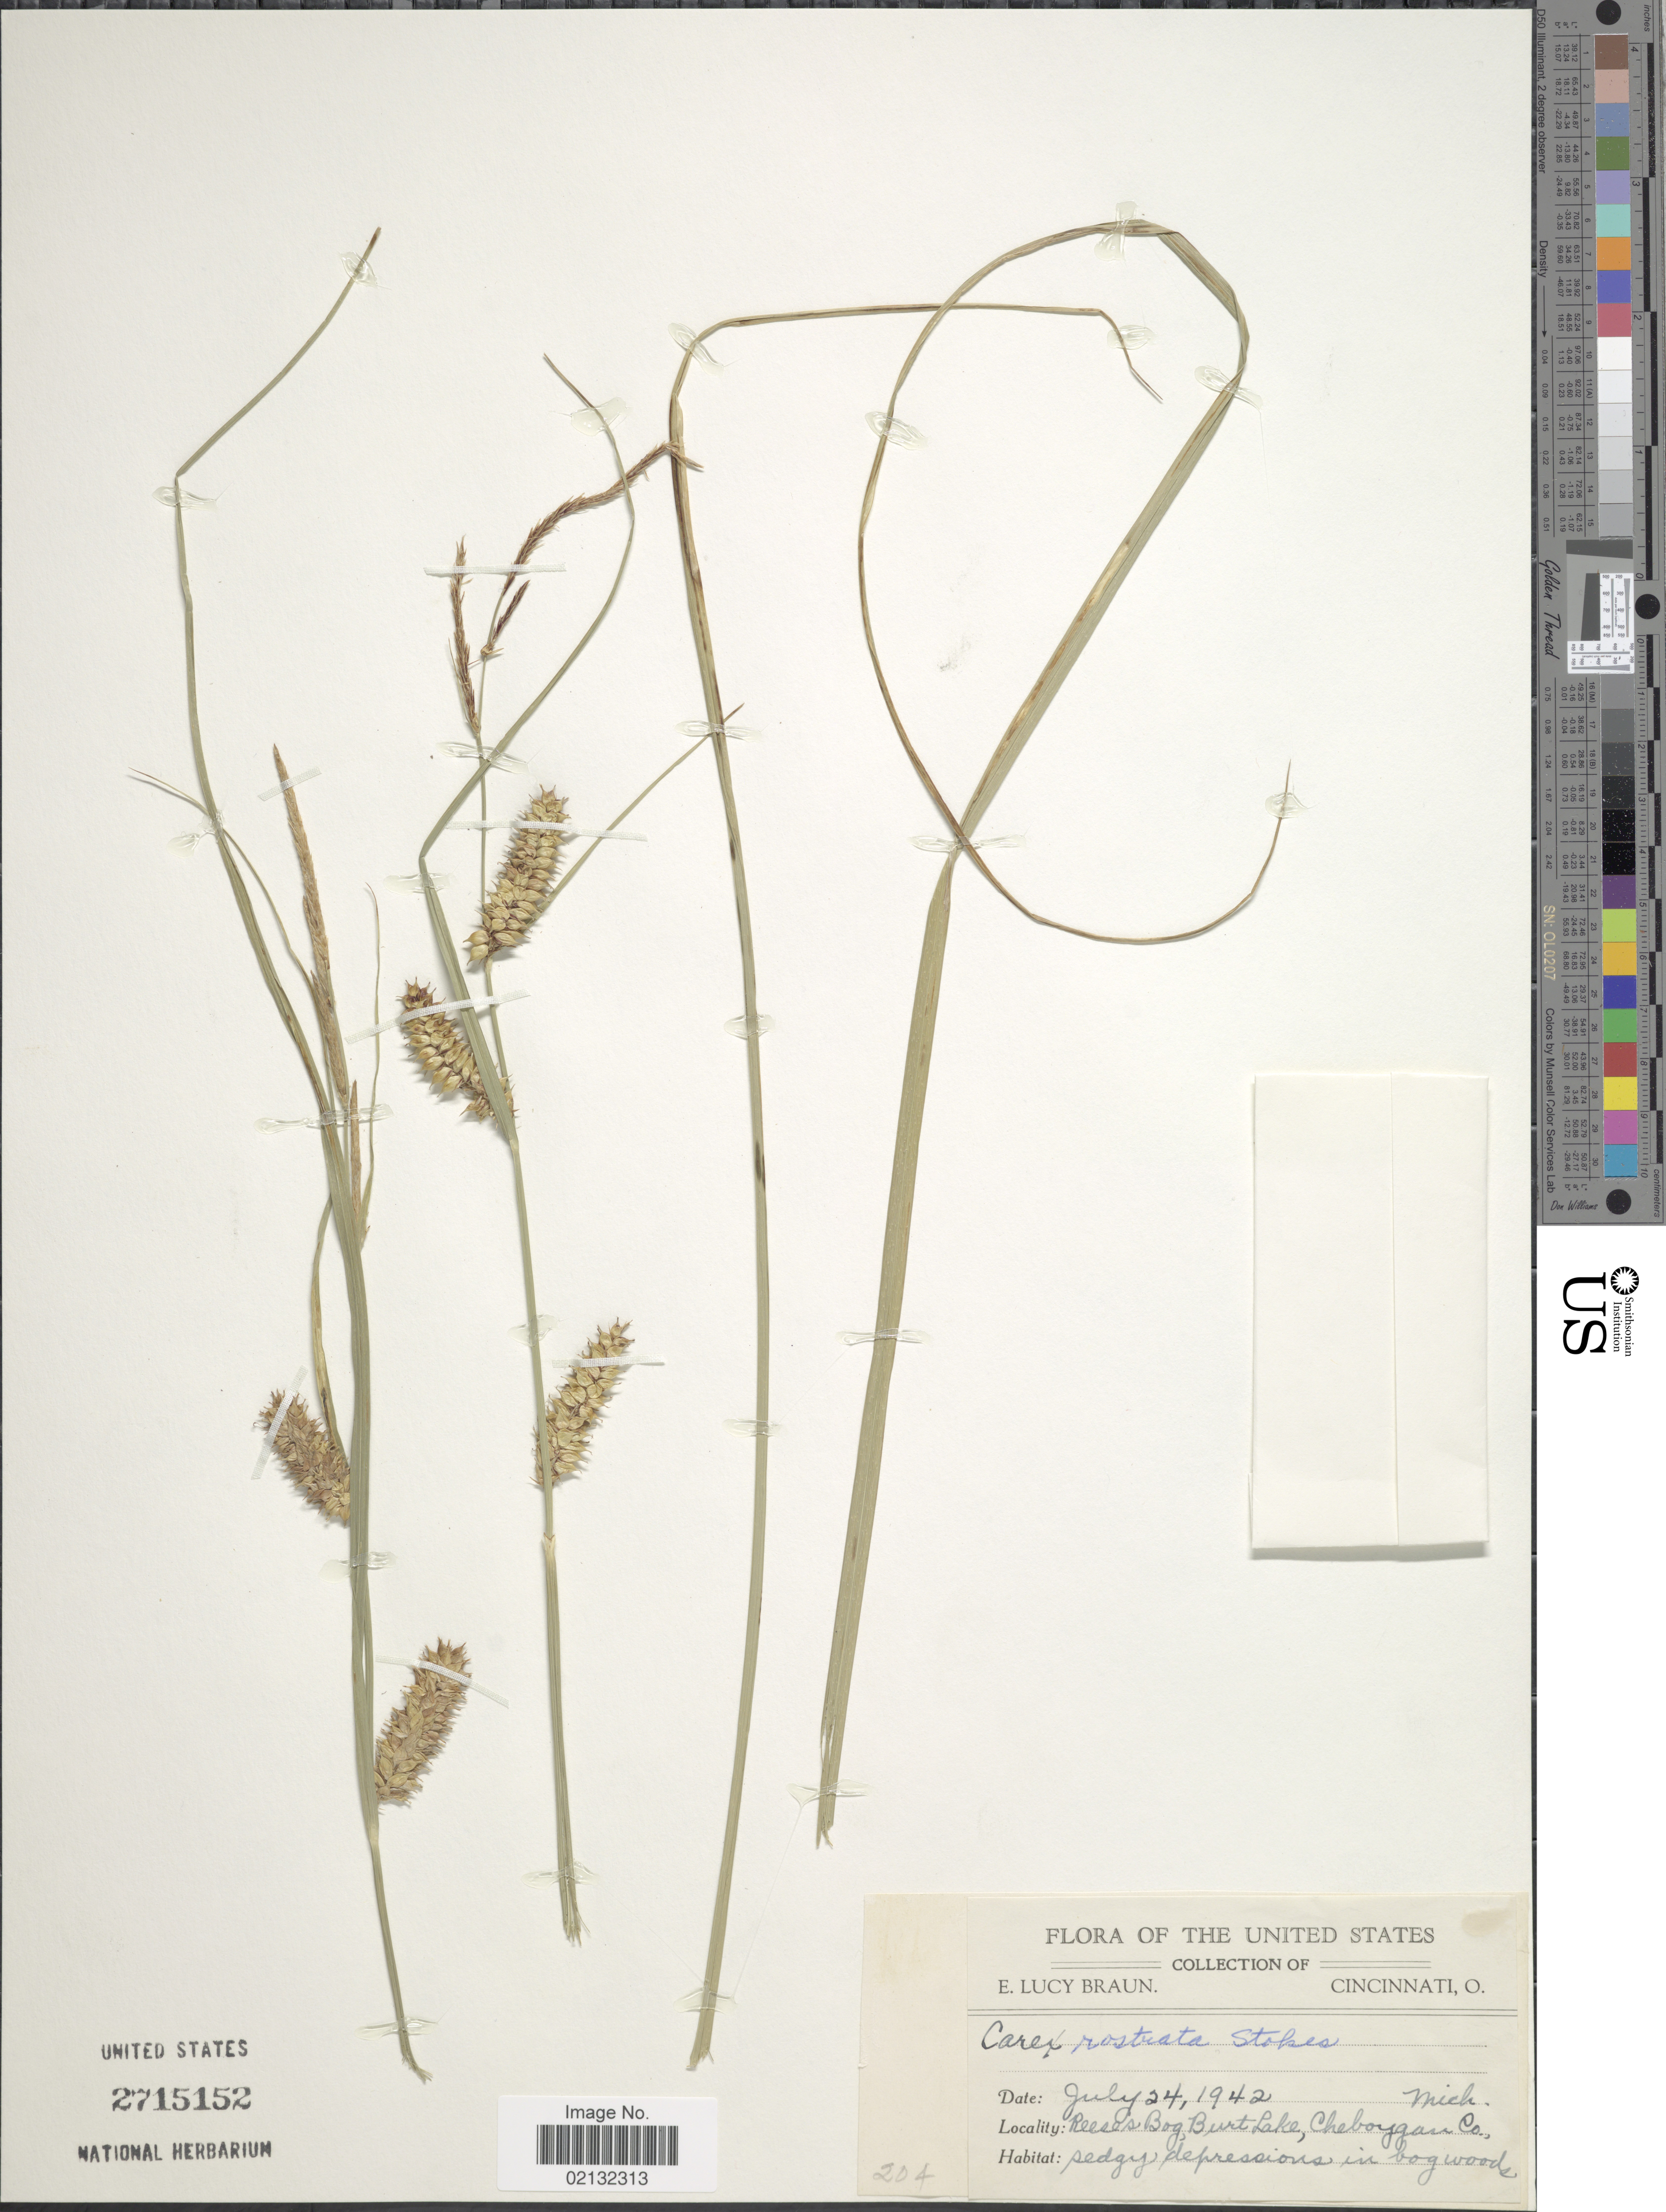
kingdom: Plantae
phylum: Tracheophyta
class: Liliopsida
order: Poales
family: Cyperaceae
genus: Carex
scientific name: Carex rostrata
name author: Stokes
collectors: E. L. Braun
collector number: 204?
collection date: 1942-07-24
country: United States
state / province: Michigan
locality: Reese's Bog, Burt Lake, Cheboygan Co.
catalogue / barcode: US 2715152